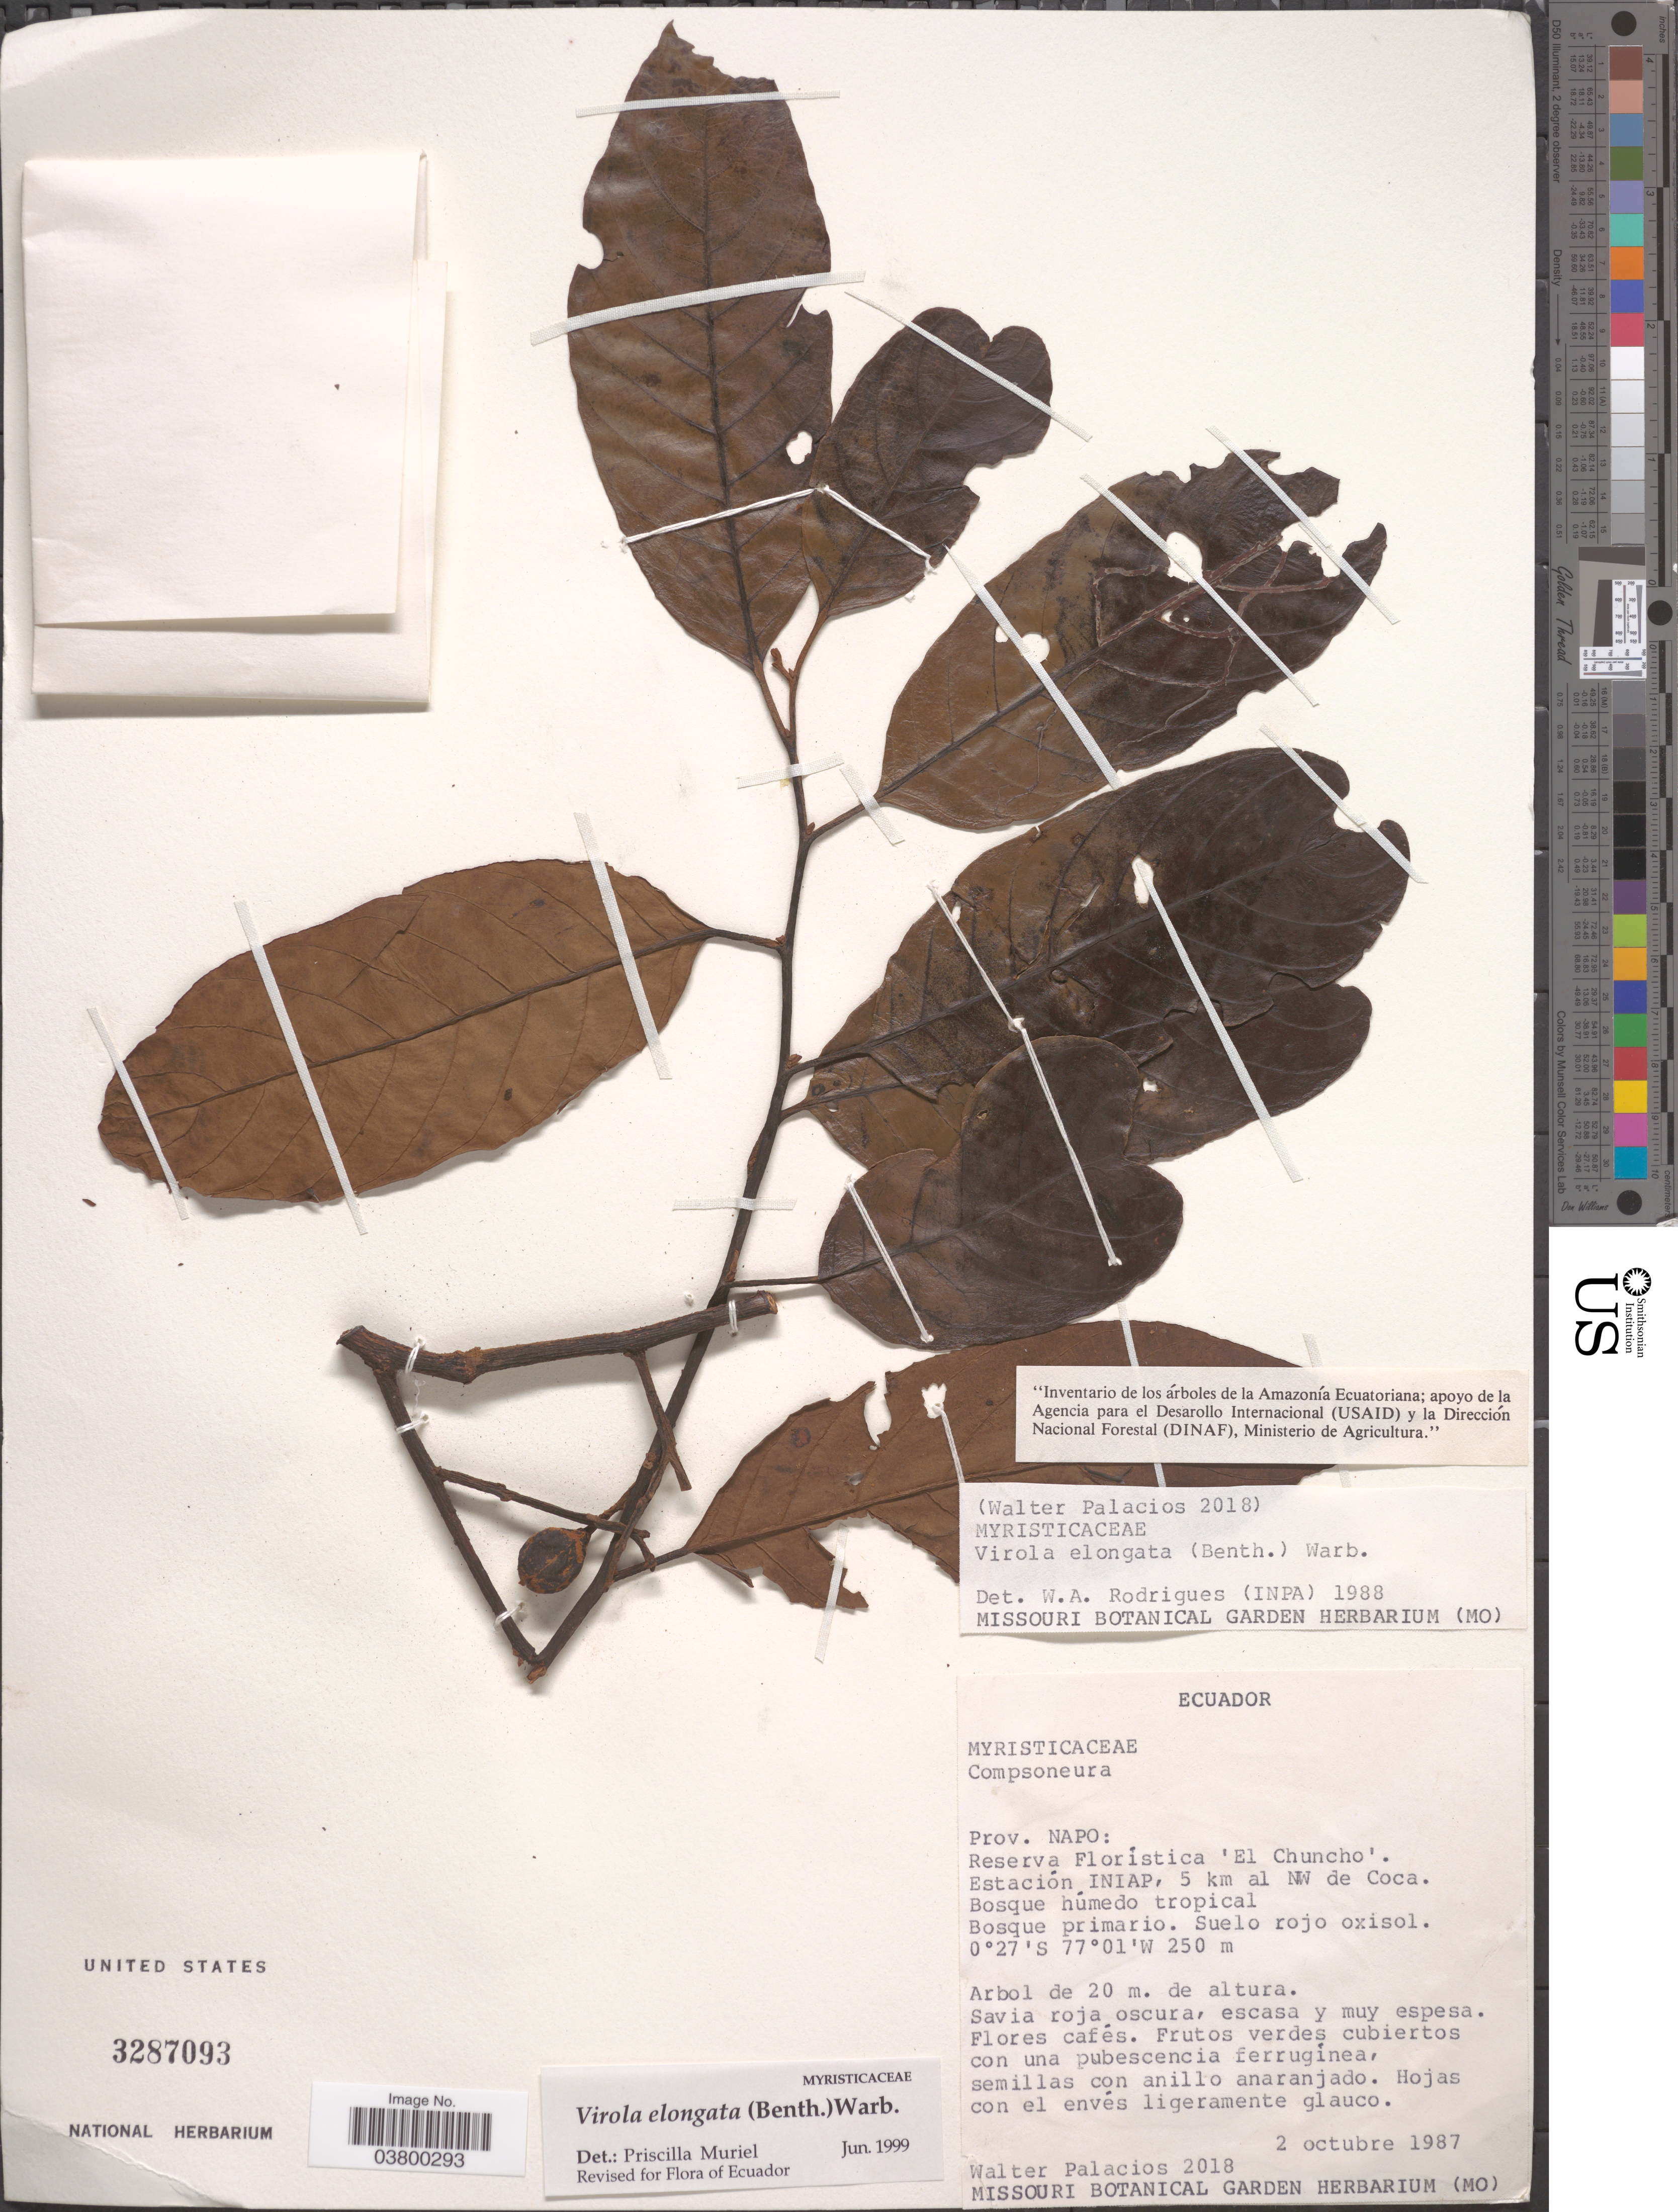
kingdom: Plantae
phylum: Tracheophyta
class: Magnoliopsida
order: Magnoliales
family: Myristicaceae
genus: Virola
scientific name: Virola elongata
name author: (Benth.) Warb.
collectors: W. Palacios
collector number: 2018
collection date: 1987-10-02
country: Ecuador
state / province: Napo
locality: Reserva Florística 'El Chuncho'. Estación INIAP, 5 km al NW de Coca.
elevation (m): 250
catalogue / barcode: US 3287093